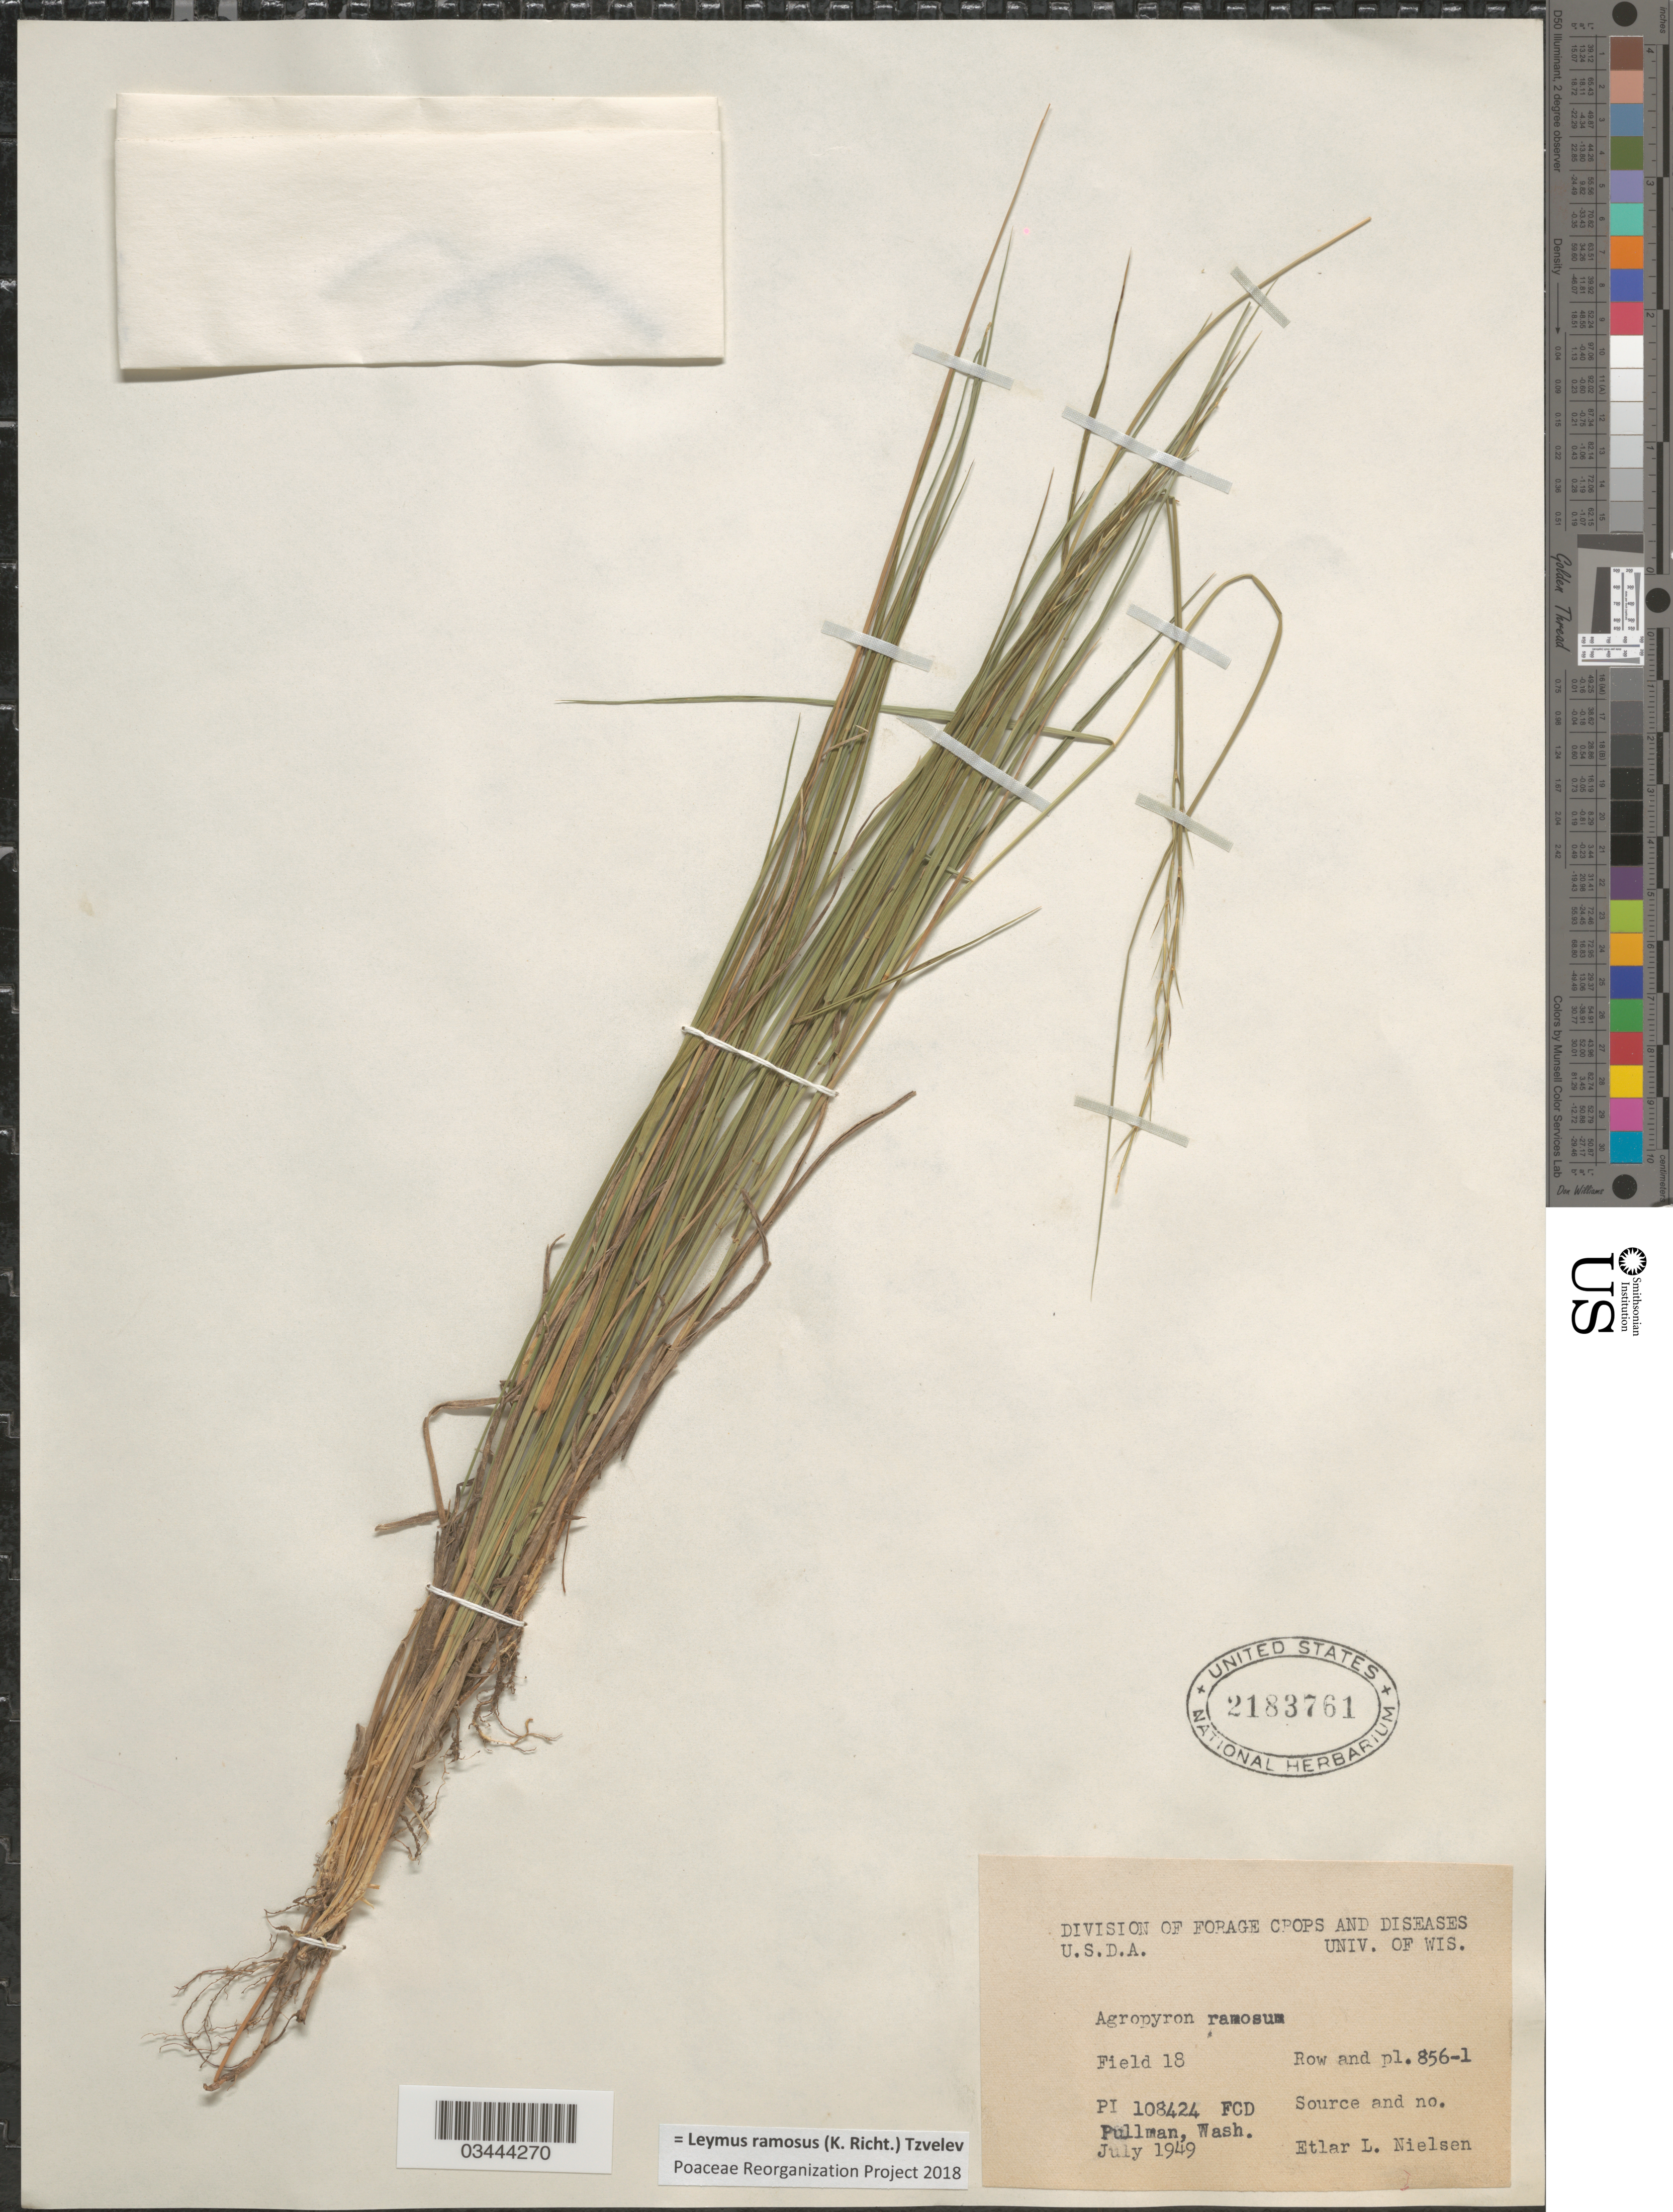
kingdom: Plantae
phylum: Tracheophyta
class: Liliopsida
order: Poales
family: Poaceae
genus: Leymus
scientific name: Leymus ramosus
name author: (K. Richt.) Tzvelev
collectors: E. L. Nielsen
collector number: PI 108424 FCD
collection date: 1949-07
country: United States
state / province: Washington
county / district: Whitman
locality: Field 18 Row and pl. 856-1. Pullman.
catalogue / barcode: US 2183761